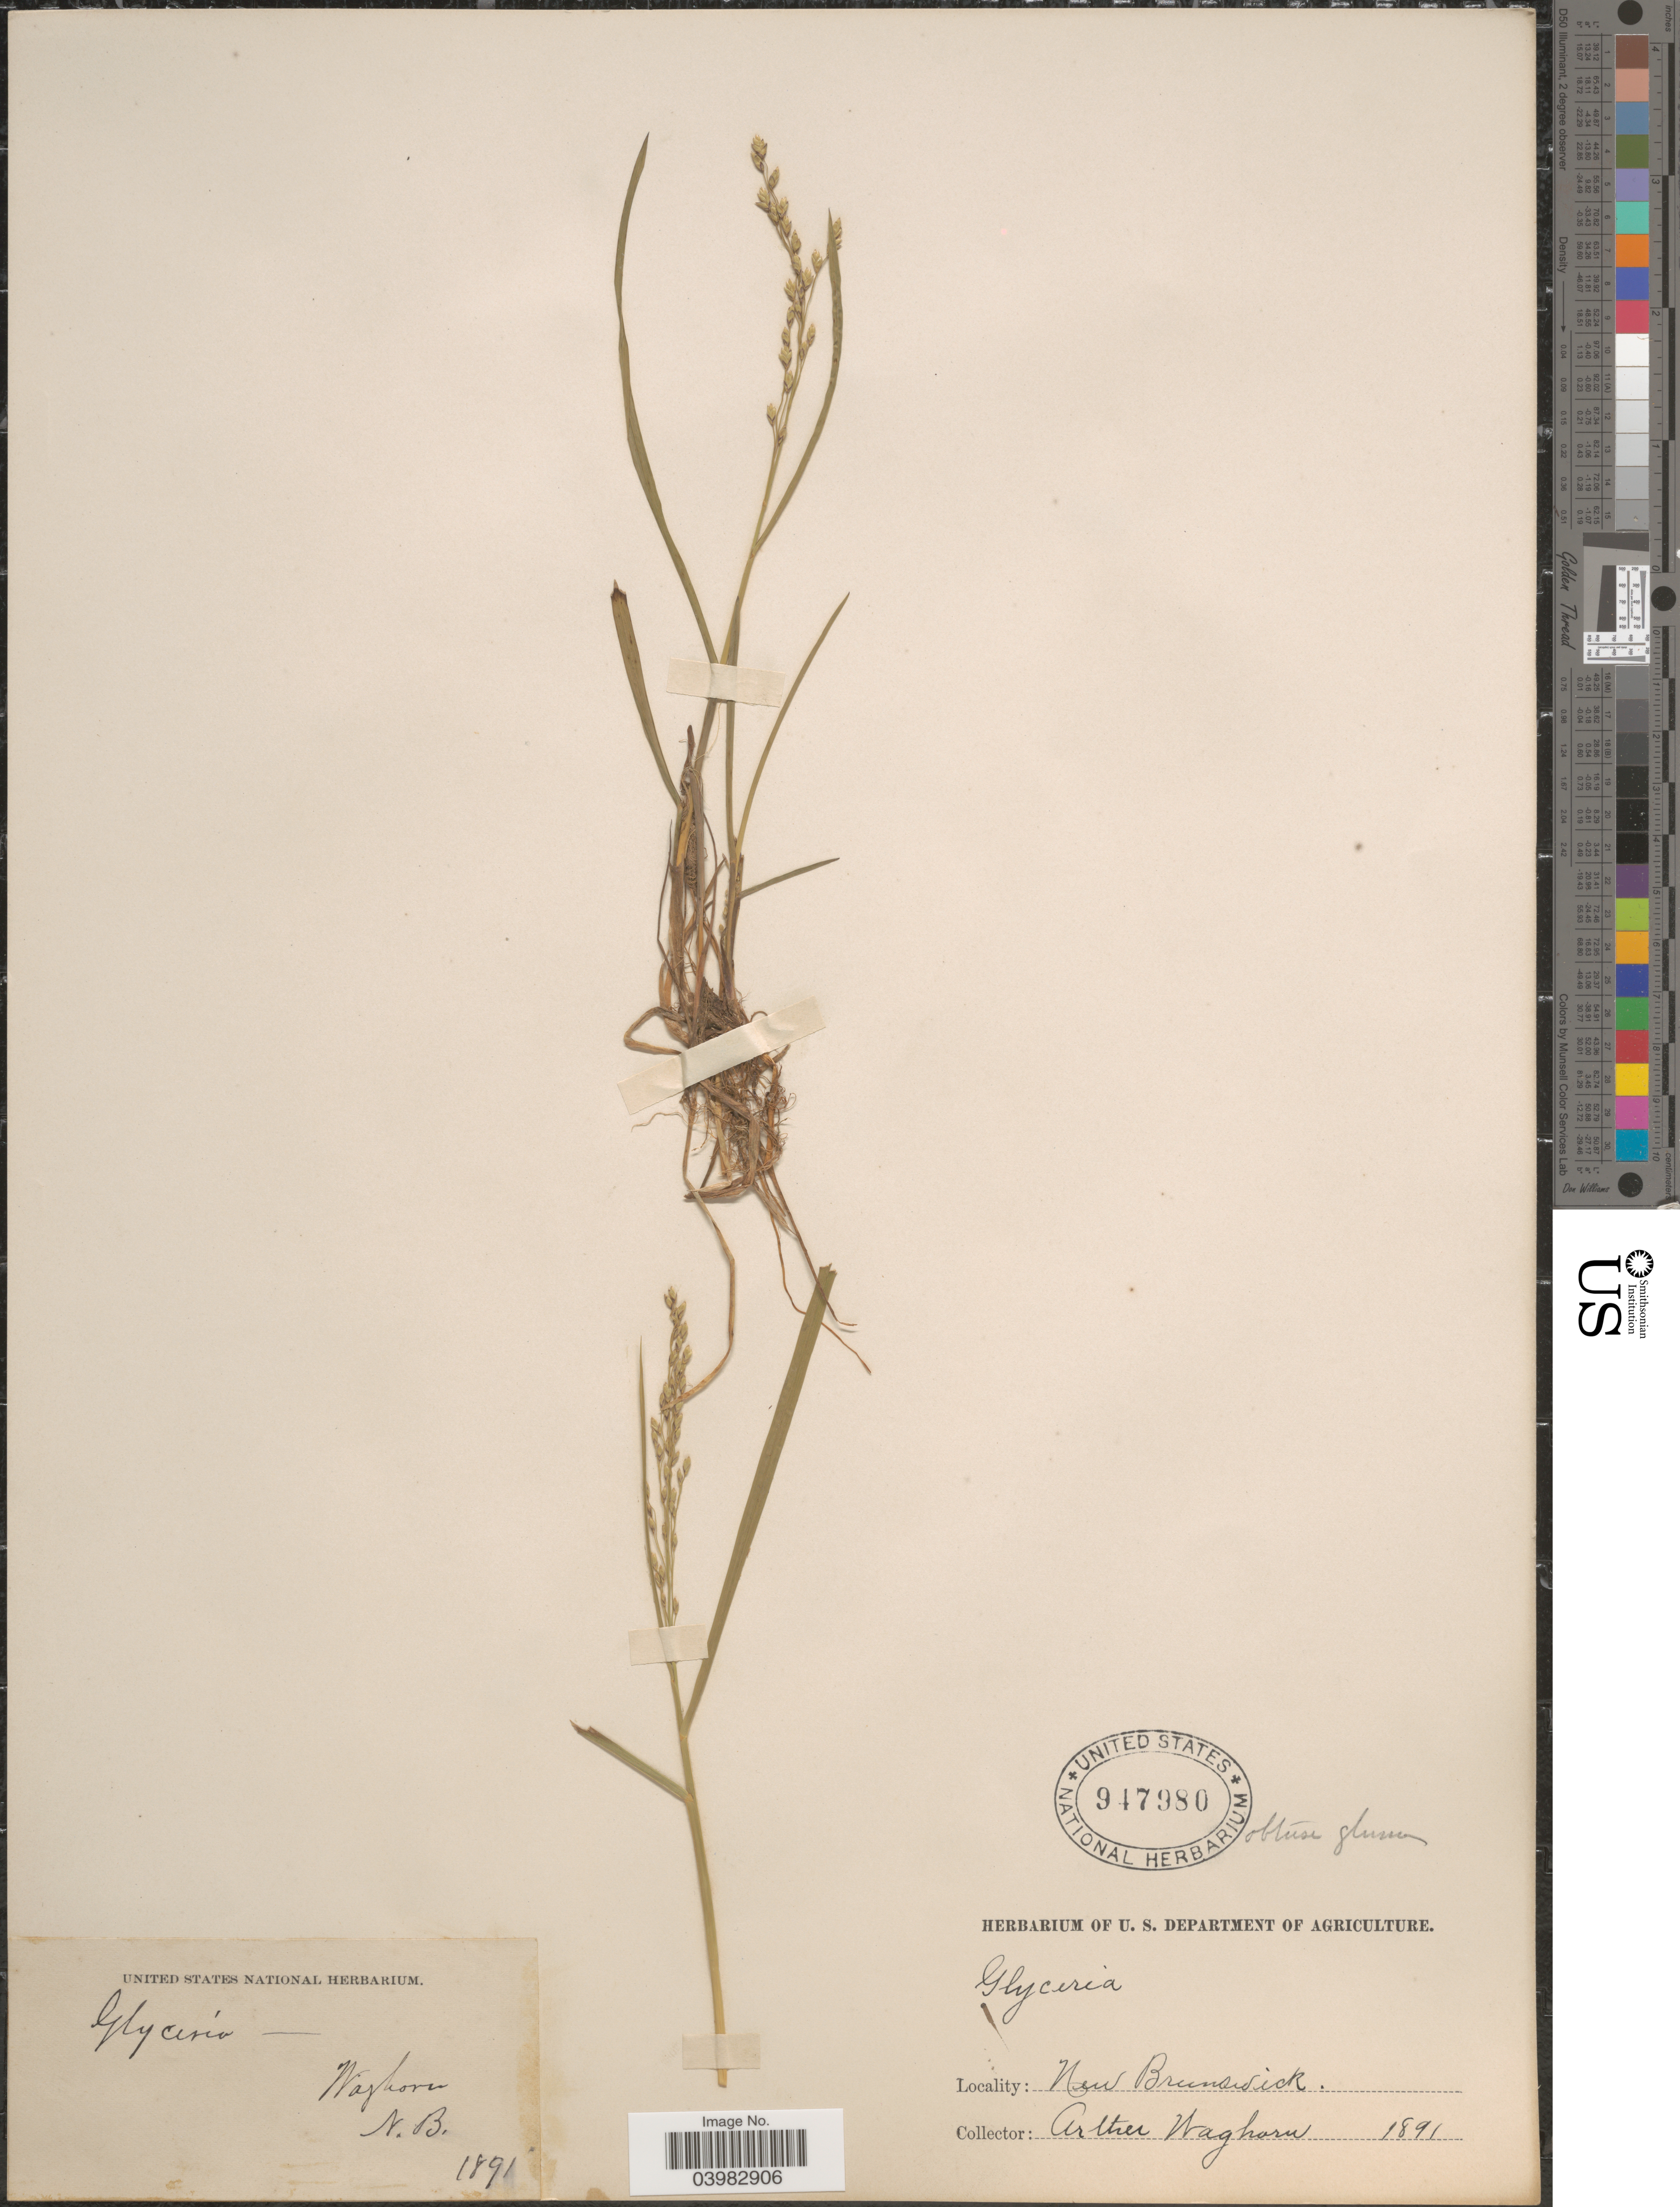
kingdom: Plantae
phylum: Tracheophyta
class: Liliopsida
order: Poales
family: Poaceae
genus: Glyceria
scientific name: Glyceria canadensis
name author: (Michx.) Trin.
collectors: A. Waghorn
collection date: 1891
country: Canada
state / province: New Brunswick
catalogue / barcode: US 947980